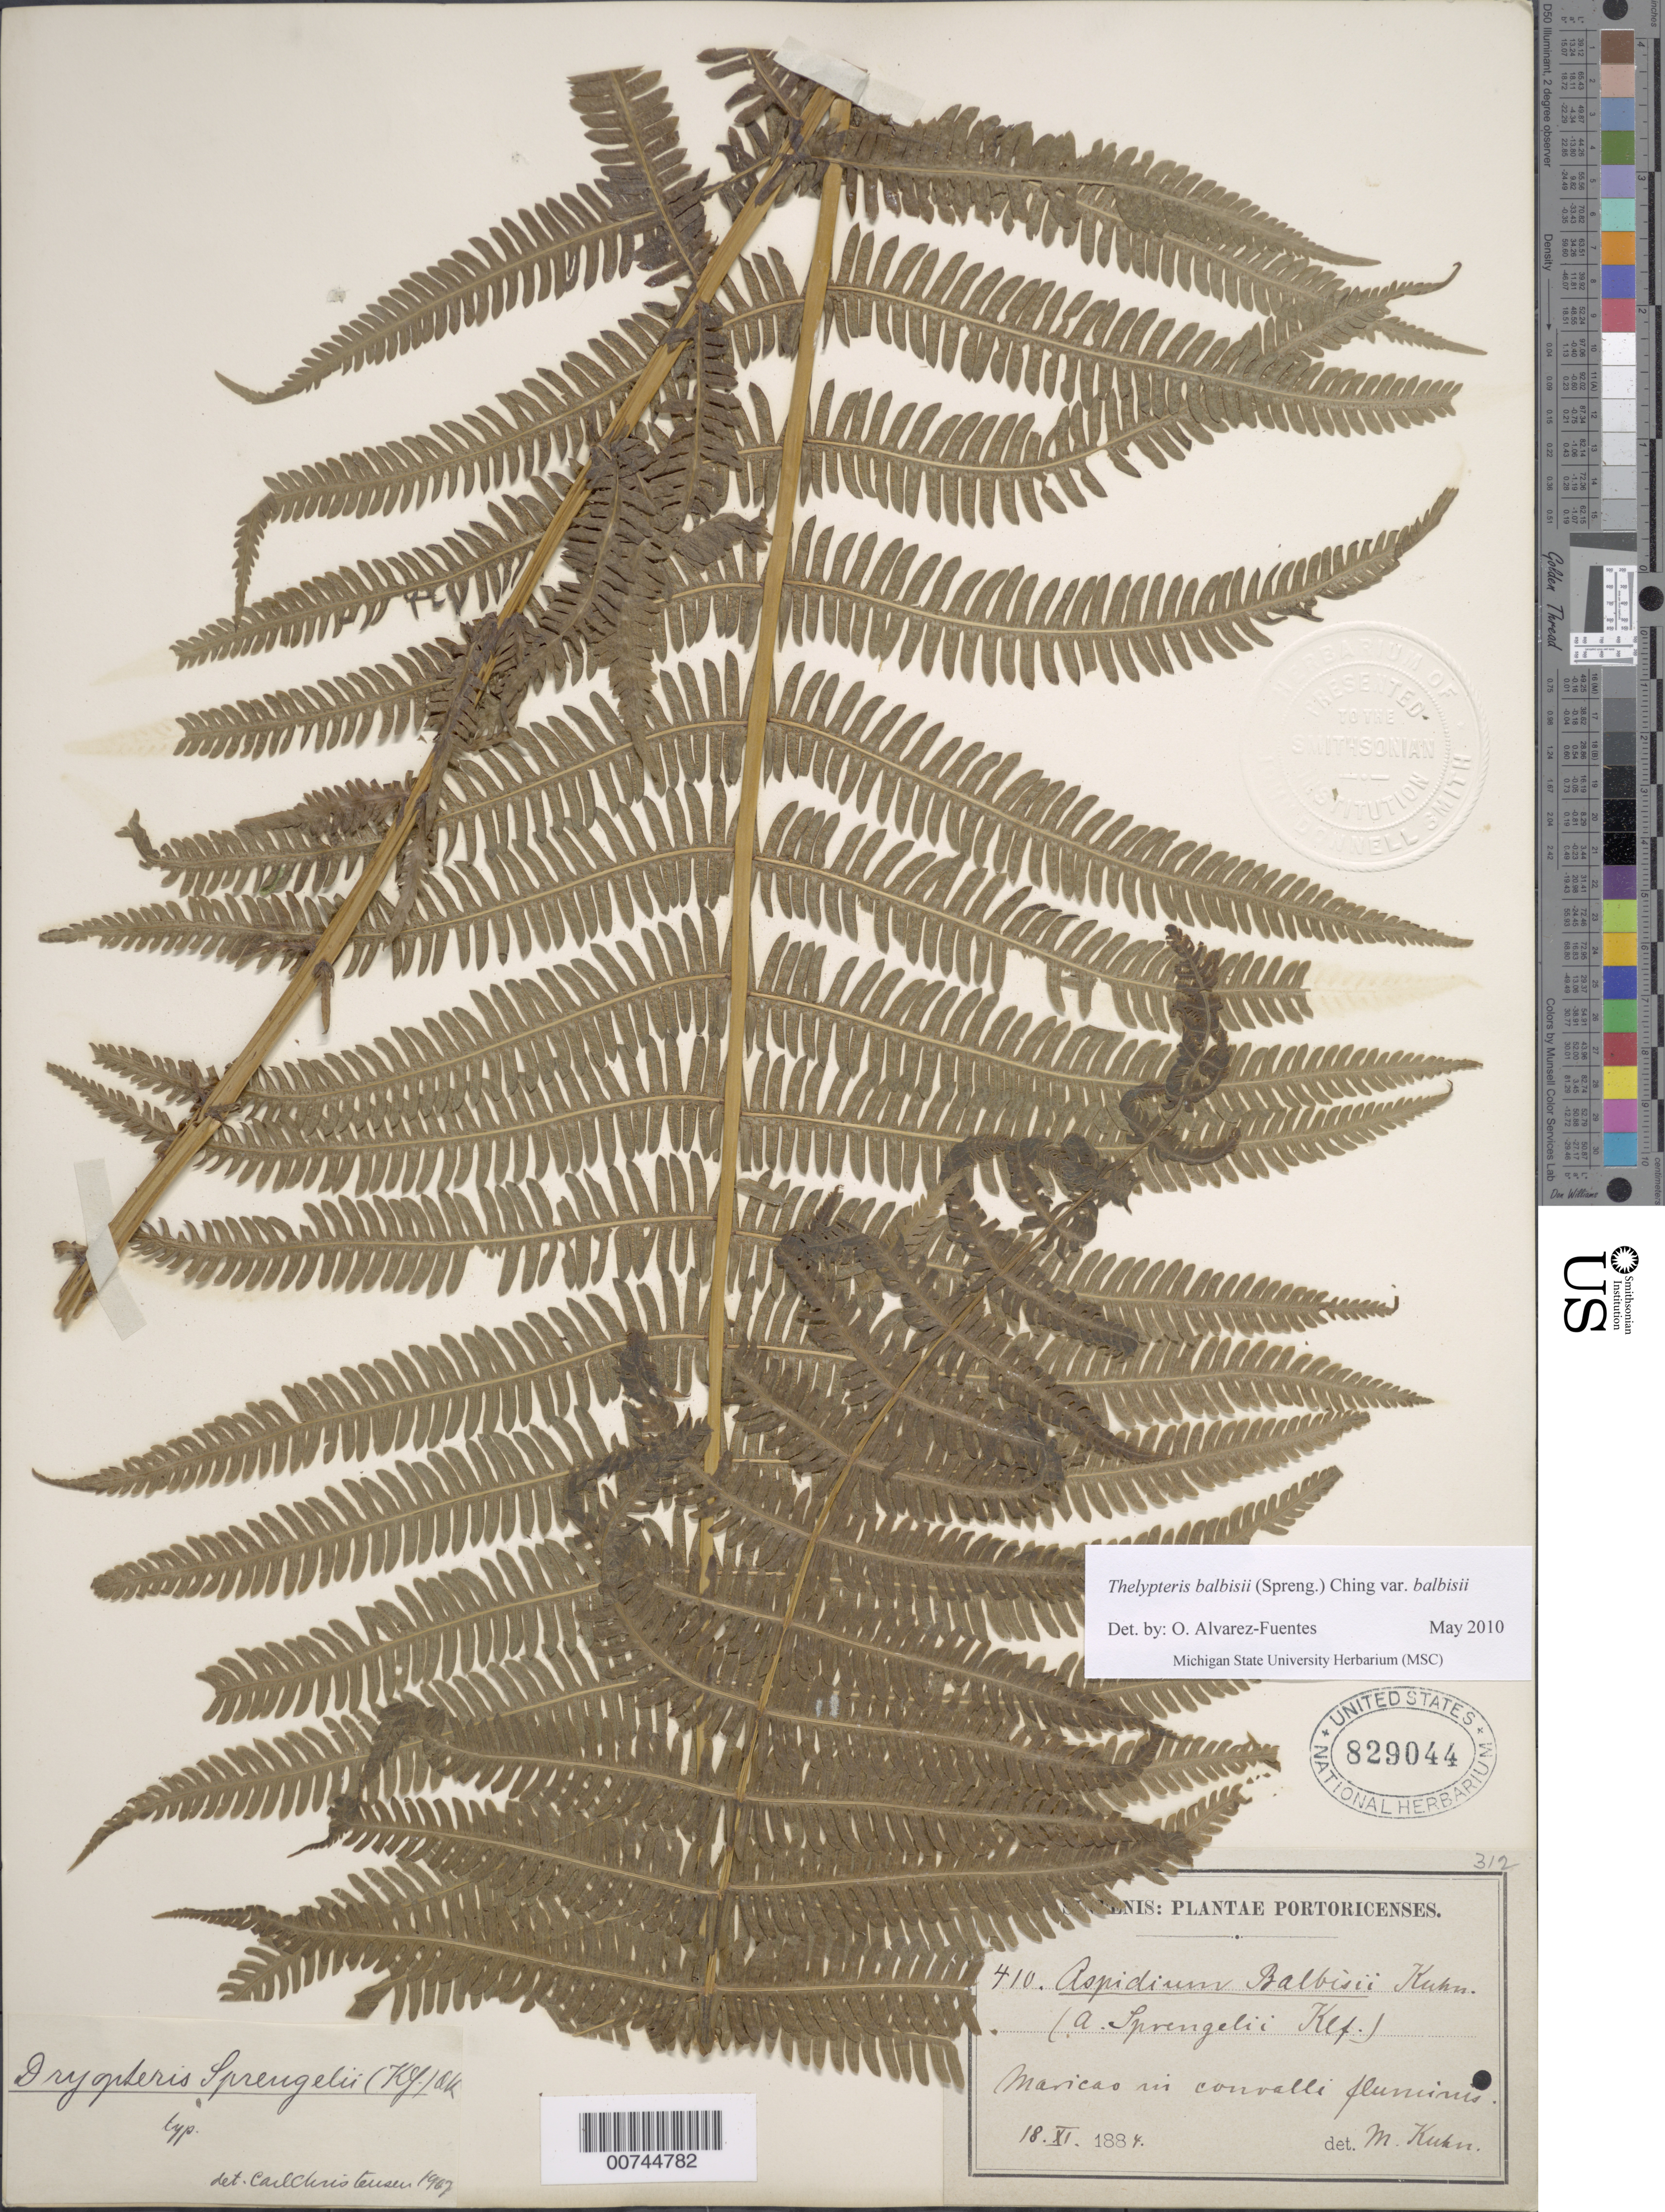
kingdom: Plantae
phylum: Tracheophyta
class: Polypodiopsida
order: Polypodiales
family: Thelypteridaceae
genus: Amauropelta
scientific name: Amauropelta balbisii (Spreng.) comb. nov., ined. 2015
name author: (Spreng.)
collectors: P. Sintenis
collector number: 410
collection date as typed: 18 Nov 1884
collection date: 1884-11-18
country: Puerto Rico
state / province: Maricao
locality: Maricao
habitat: In convalli fluminis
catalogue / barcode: US 829044